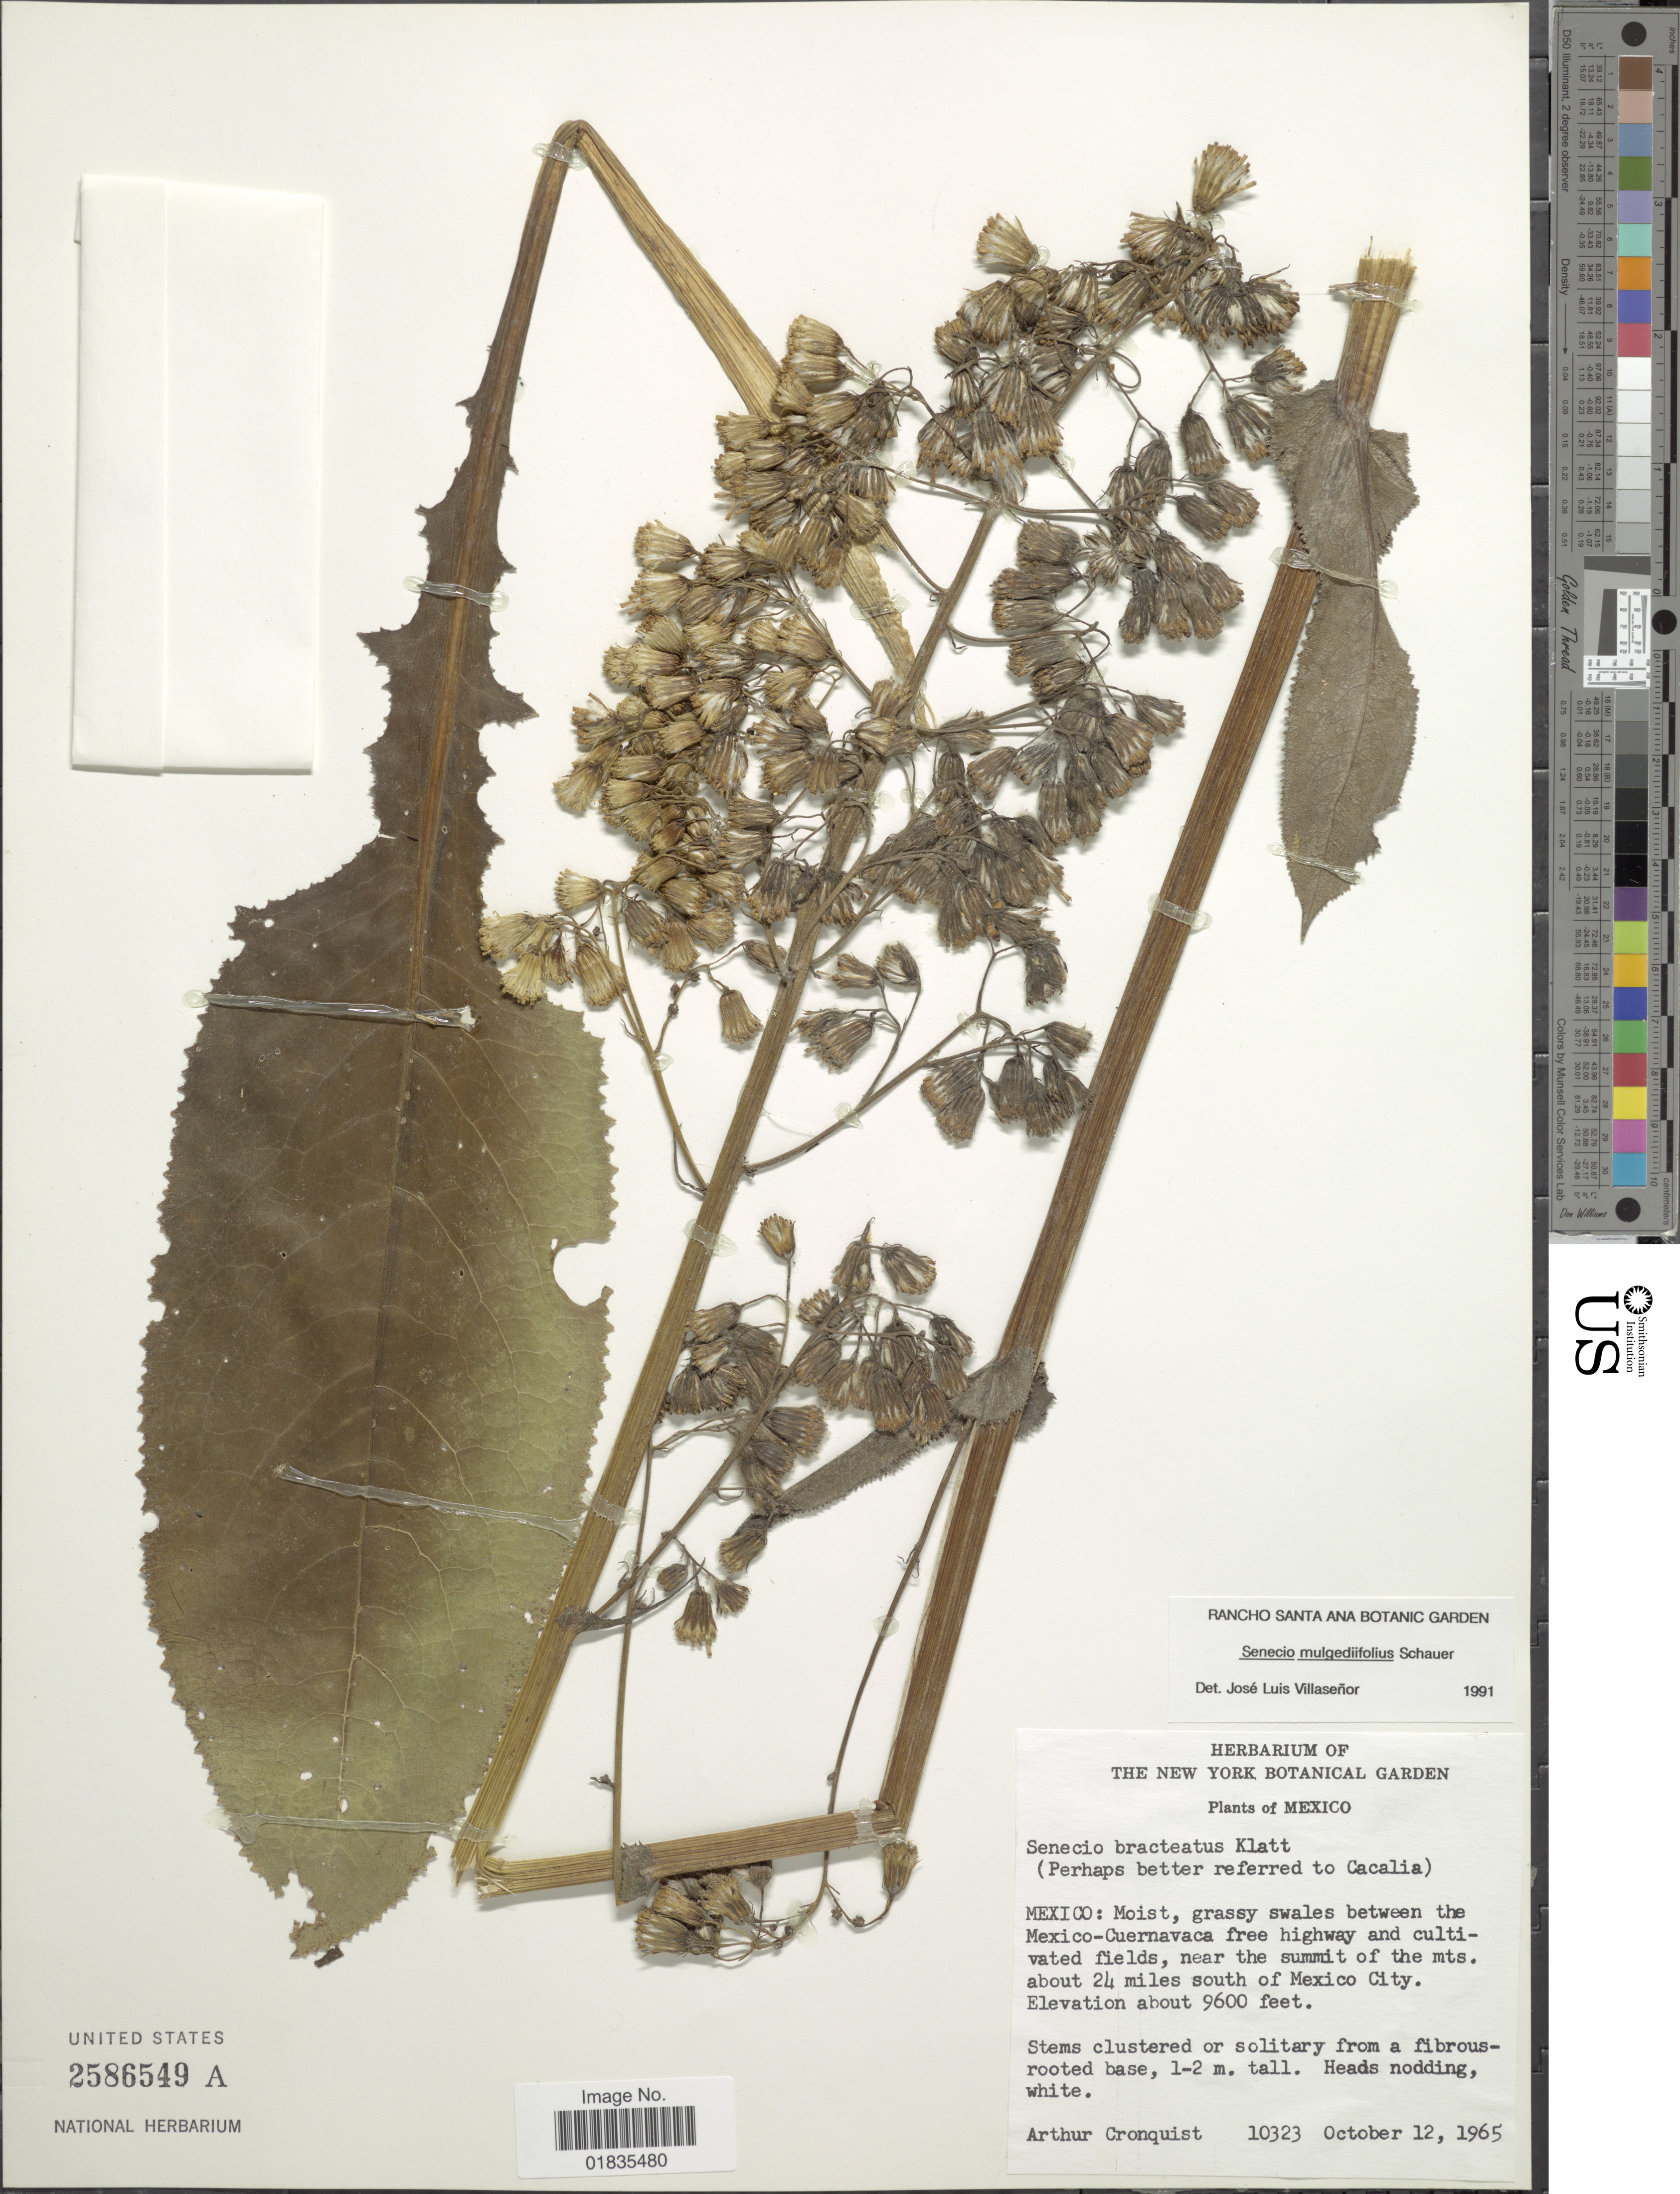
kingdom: Plantae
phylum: Tracheophyta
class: Magnoliopsida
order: Asterales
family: Asteraceae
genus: Senecio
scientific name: Senecio mulgediifolius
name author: Schauer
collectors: A. J. Cronquist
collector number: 10323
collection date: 1965-10-12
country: Mexico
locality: Moist, grassy swales between the Mexico-Cuernavaca free highway and cultivated fields, near the summit of the mts., about 24 miles south of Mexico City.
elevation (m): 2926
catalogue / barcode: US 2586549A